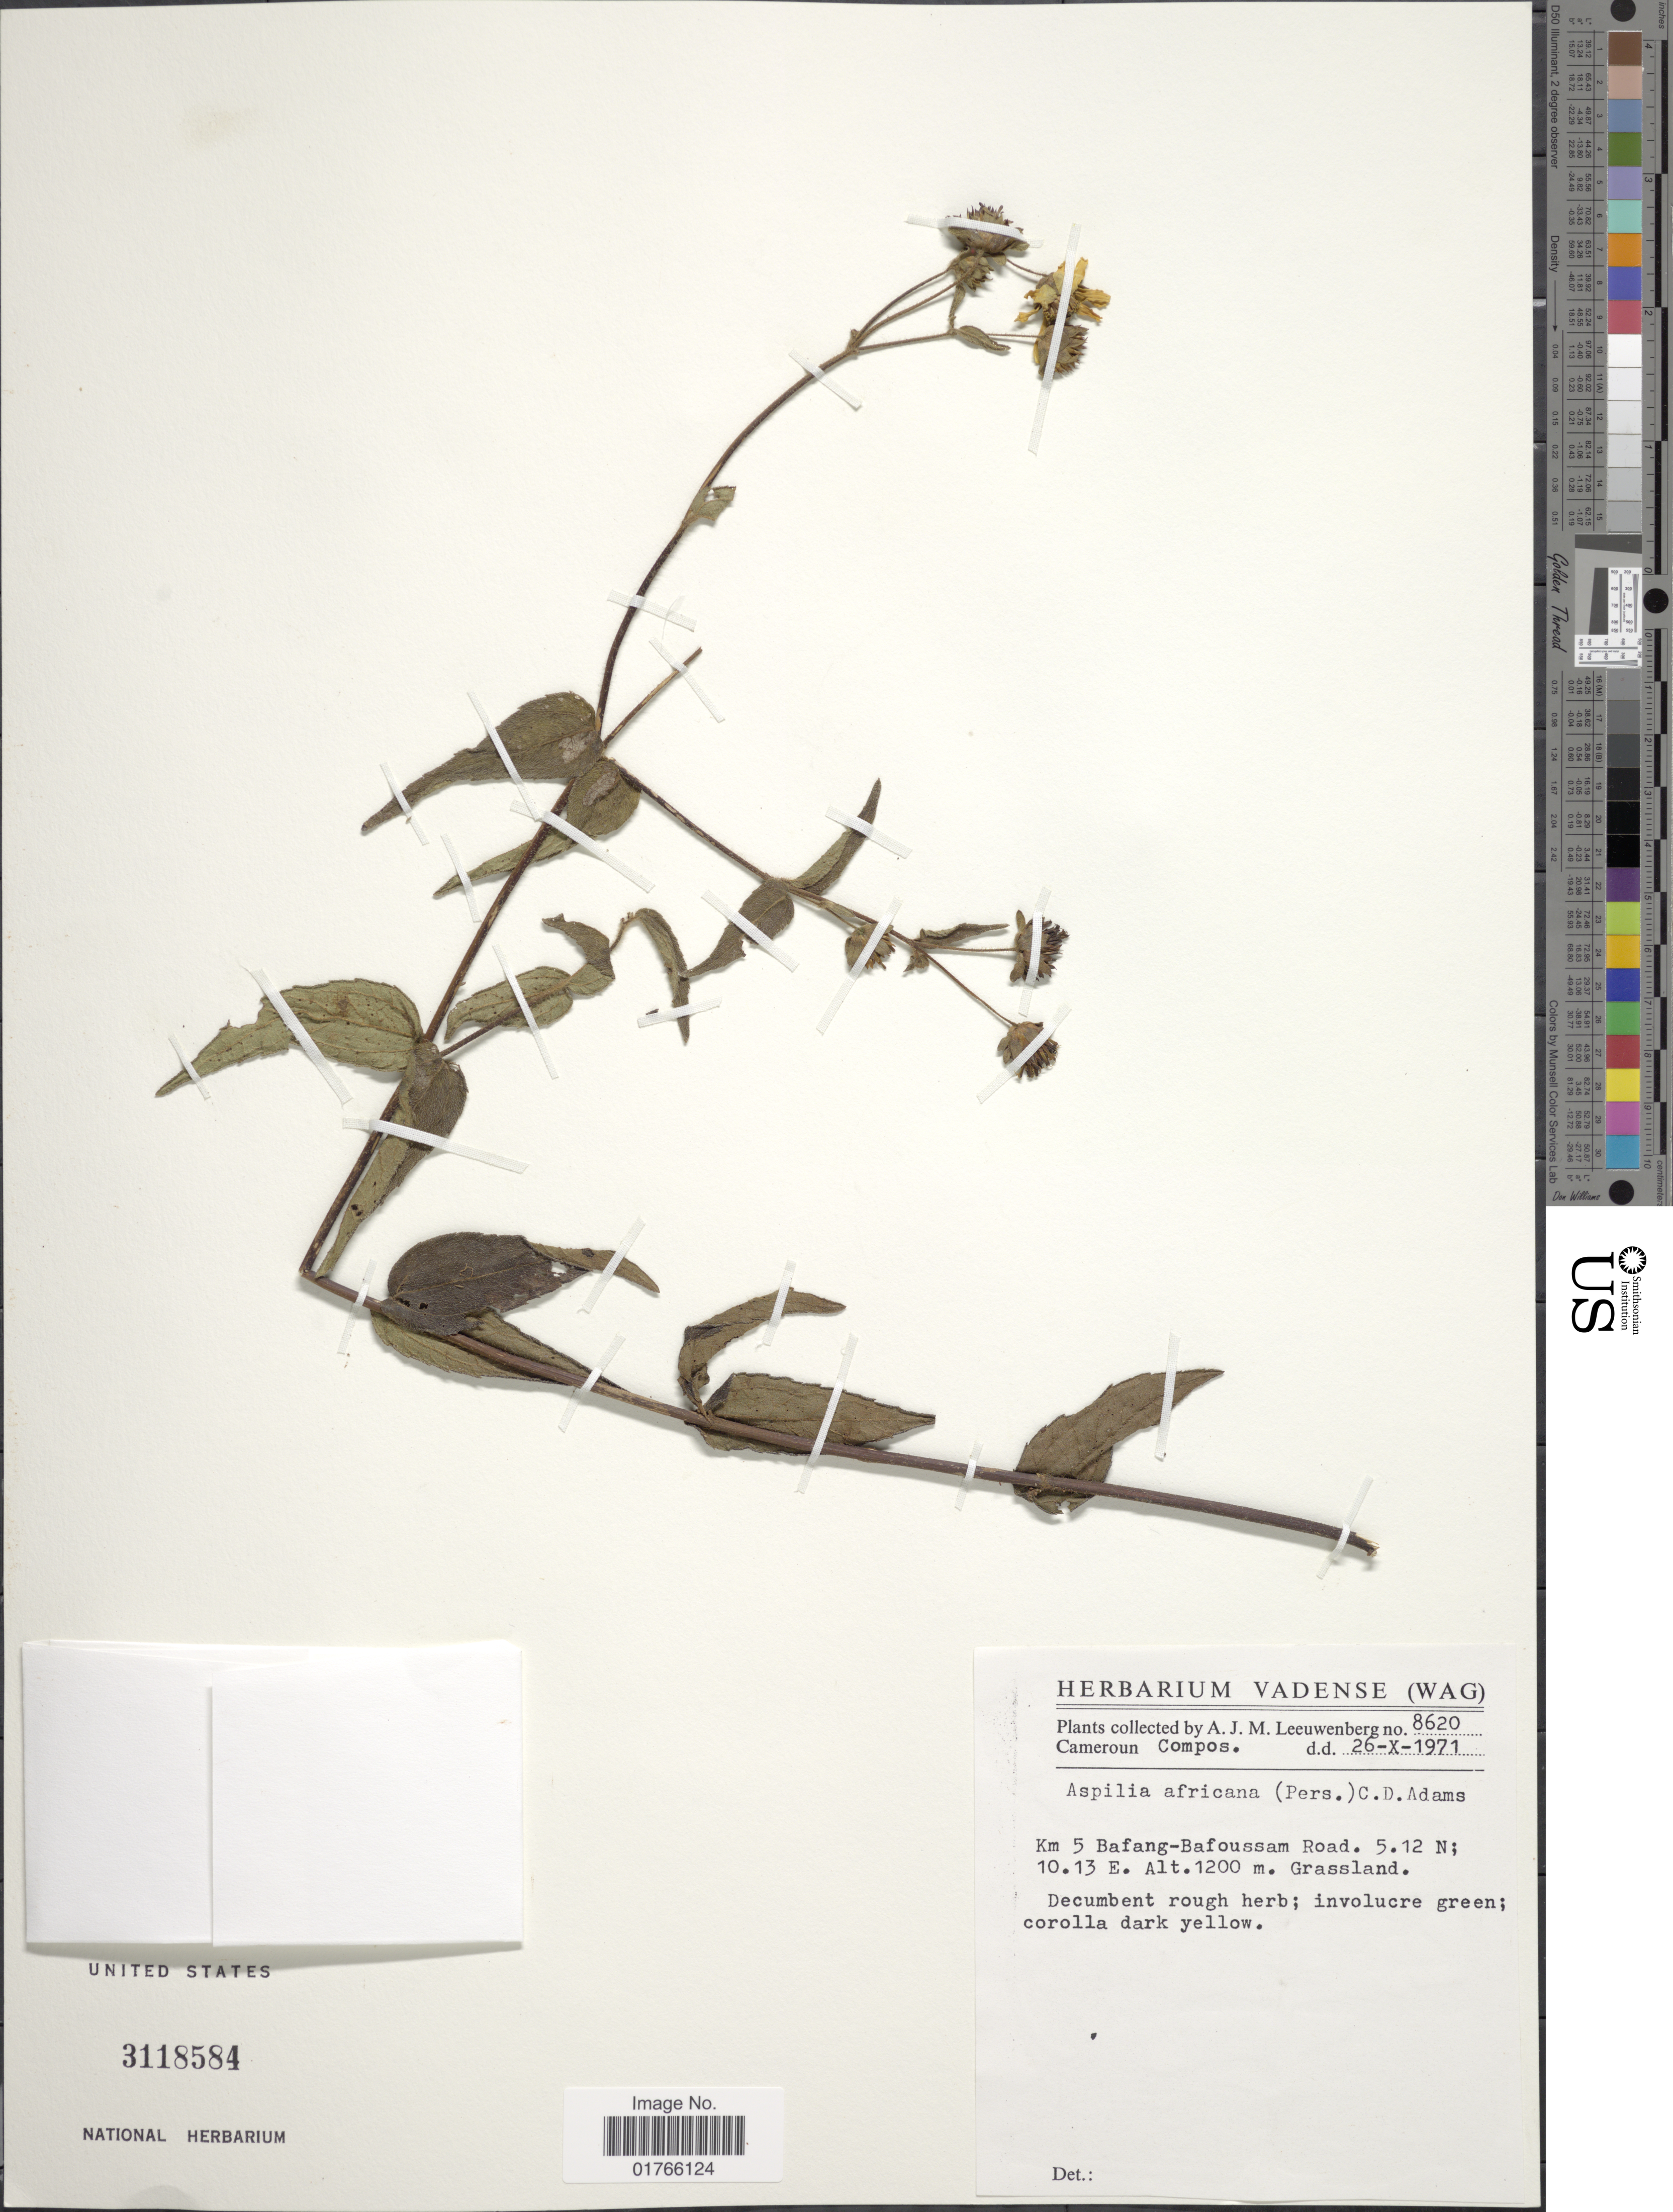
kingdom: Plantae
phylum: Tracheophyta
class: Magnoliopsida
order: Asterales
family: Asteraceae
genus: Aspilia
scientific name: Aspilia africana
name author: (Pers.) C.D. Adams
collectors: A. J. M. Leeuwenberg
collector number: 8620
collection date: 1971-10-26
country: Cameroon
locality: Cameroun Compos, Km 5 Bafang-Bafoussam Road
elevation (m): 1200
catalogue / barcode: US 3118584